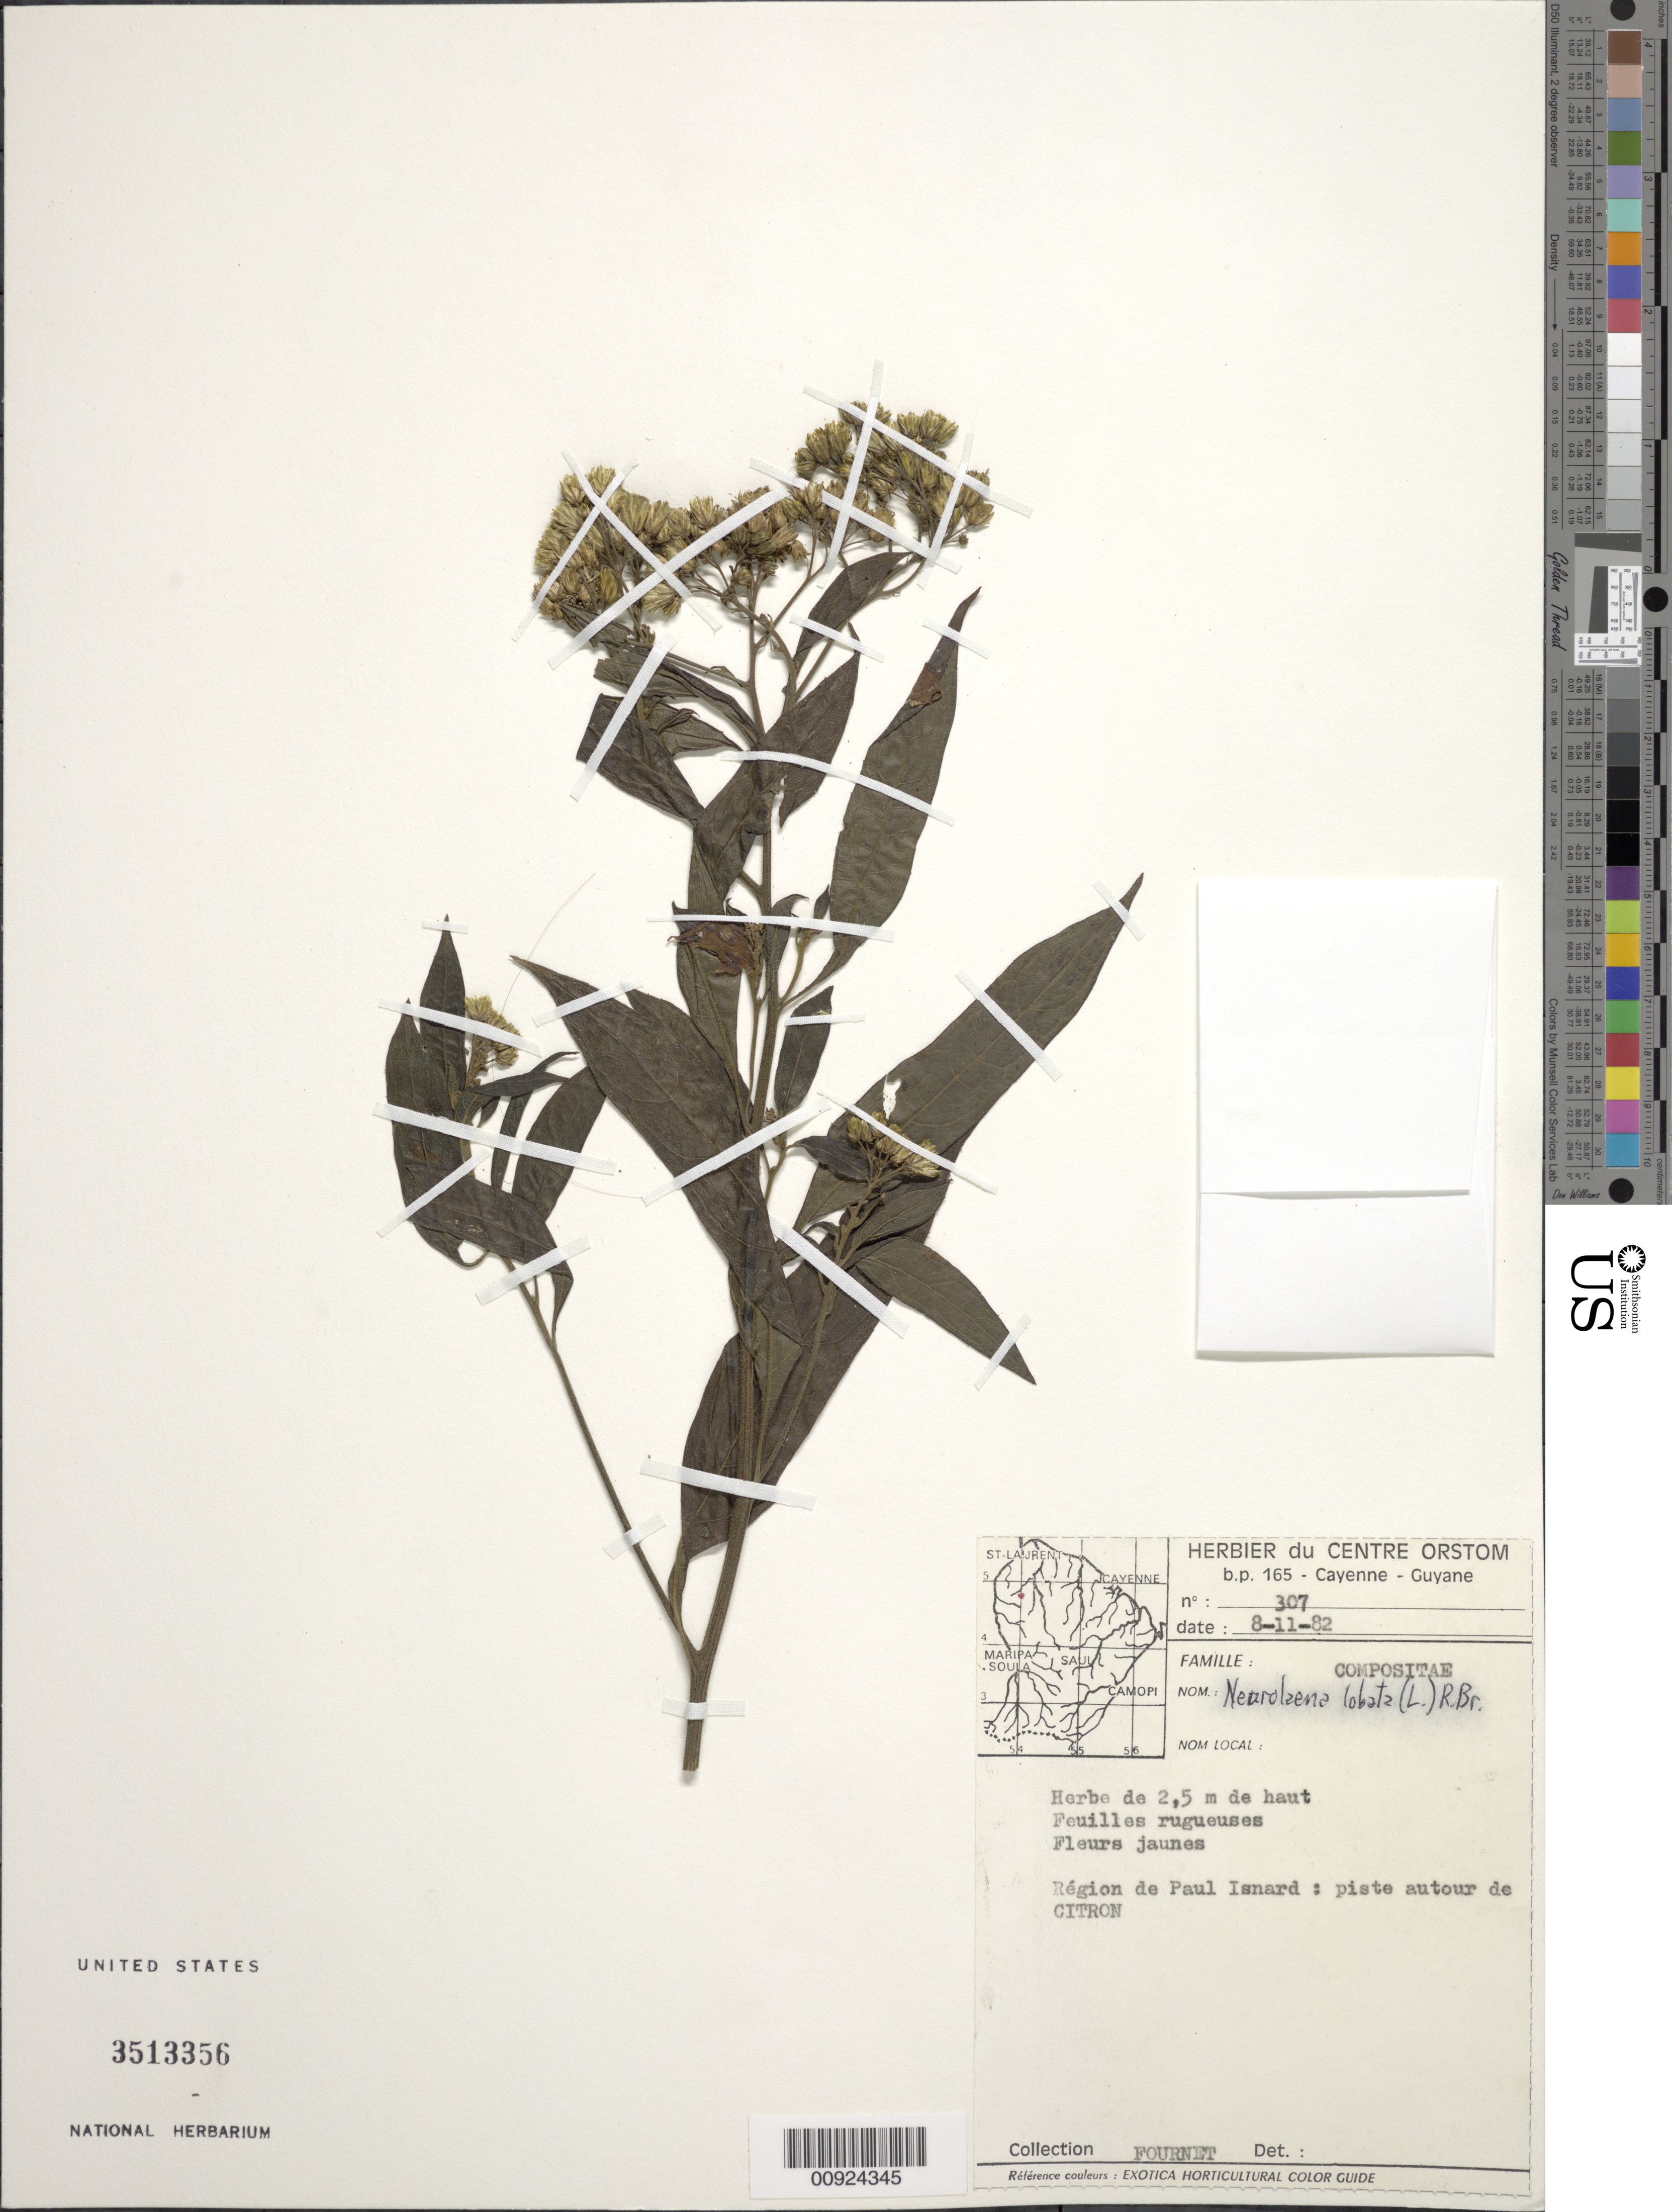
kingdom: Plantae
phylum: Tracheophyta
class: Magnoliopsida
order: Asterales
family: Asteraceae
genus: Neurolaena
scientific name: Neurolaena lobata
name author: (L.) R. Br. ex Cass.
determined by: Robinson, Harold E., (US)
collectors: A. Fournet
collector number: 307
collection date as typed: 8-Nov-82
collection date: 1982-11-08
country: French Guiana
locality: Region de Paul Isnard, piste autour de camp de Citron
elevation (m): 400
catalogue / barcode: US 3513356